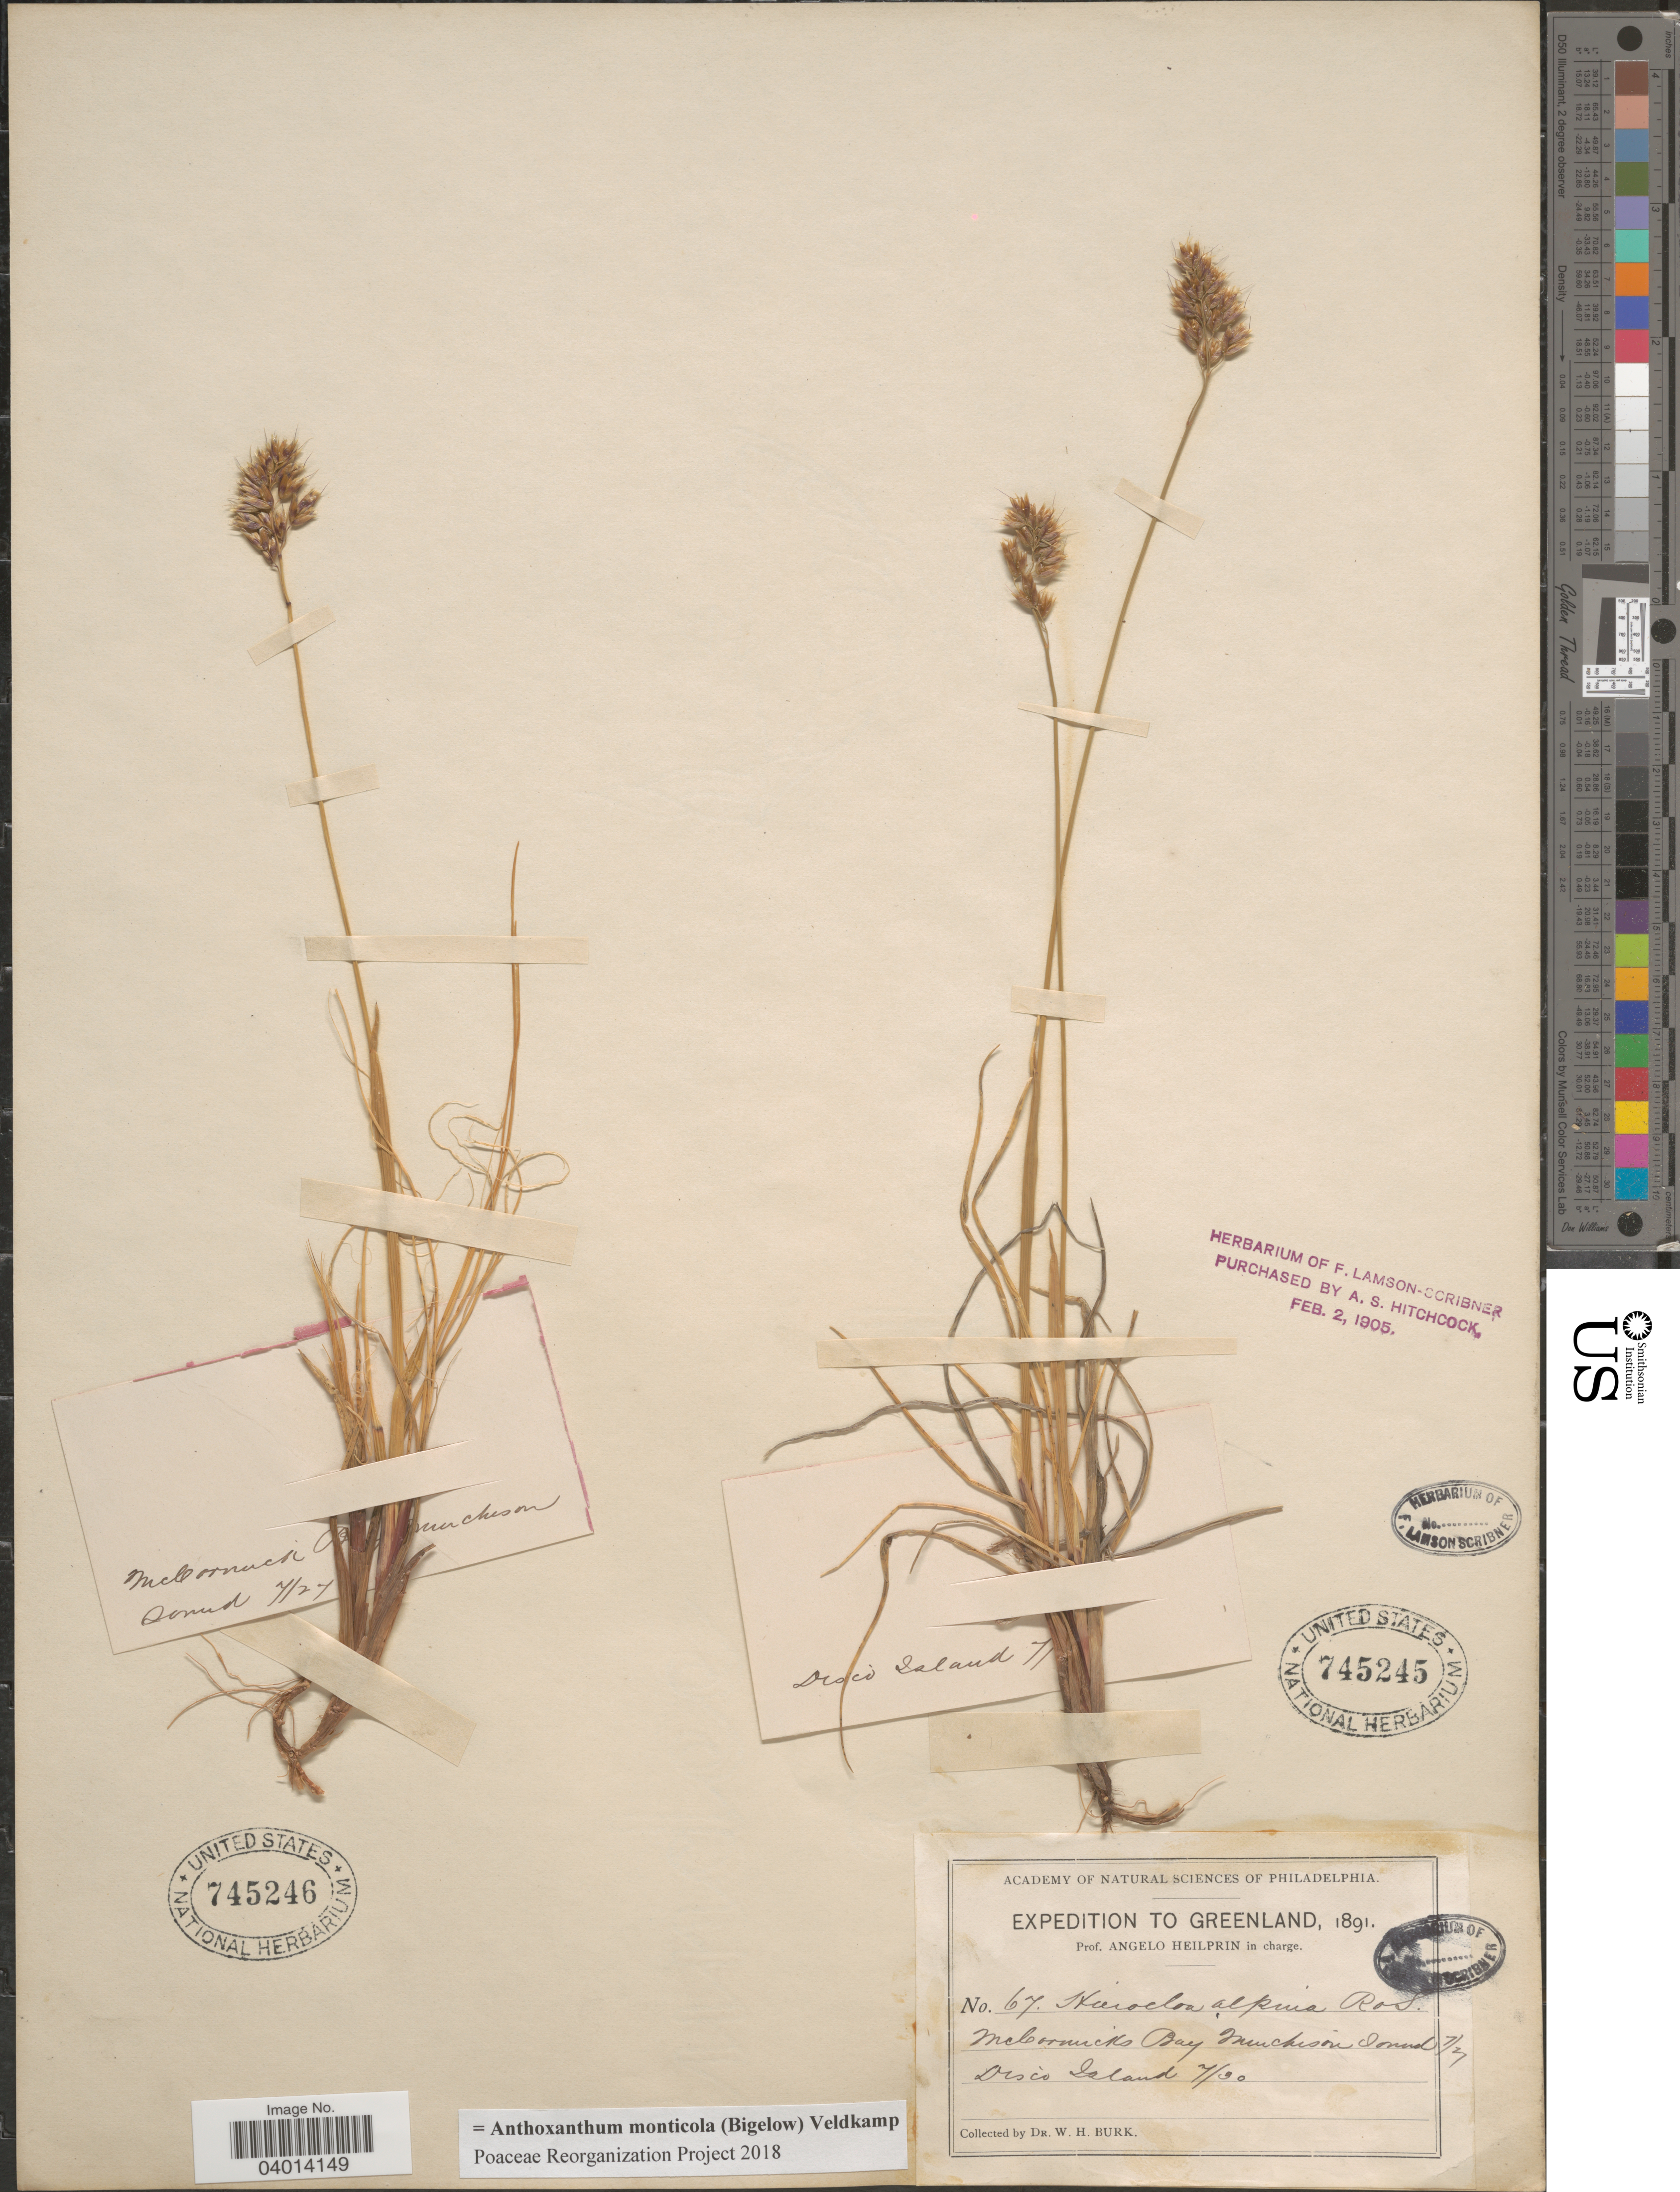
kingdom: Plantae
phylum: Tracheophyta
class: Liliopsida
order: Poales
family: Poaceae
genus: Anthoxanthum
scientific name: Anthoxanthum monticola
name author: (Bigelow) Veldkamp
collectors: W. Burk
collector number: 67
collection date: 1891-07-27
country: Greenland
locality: McCormicks Bay Murchison Sound.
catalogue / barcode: US 745246-2